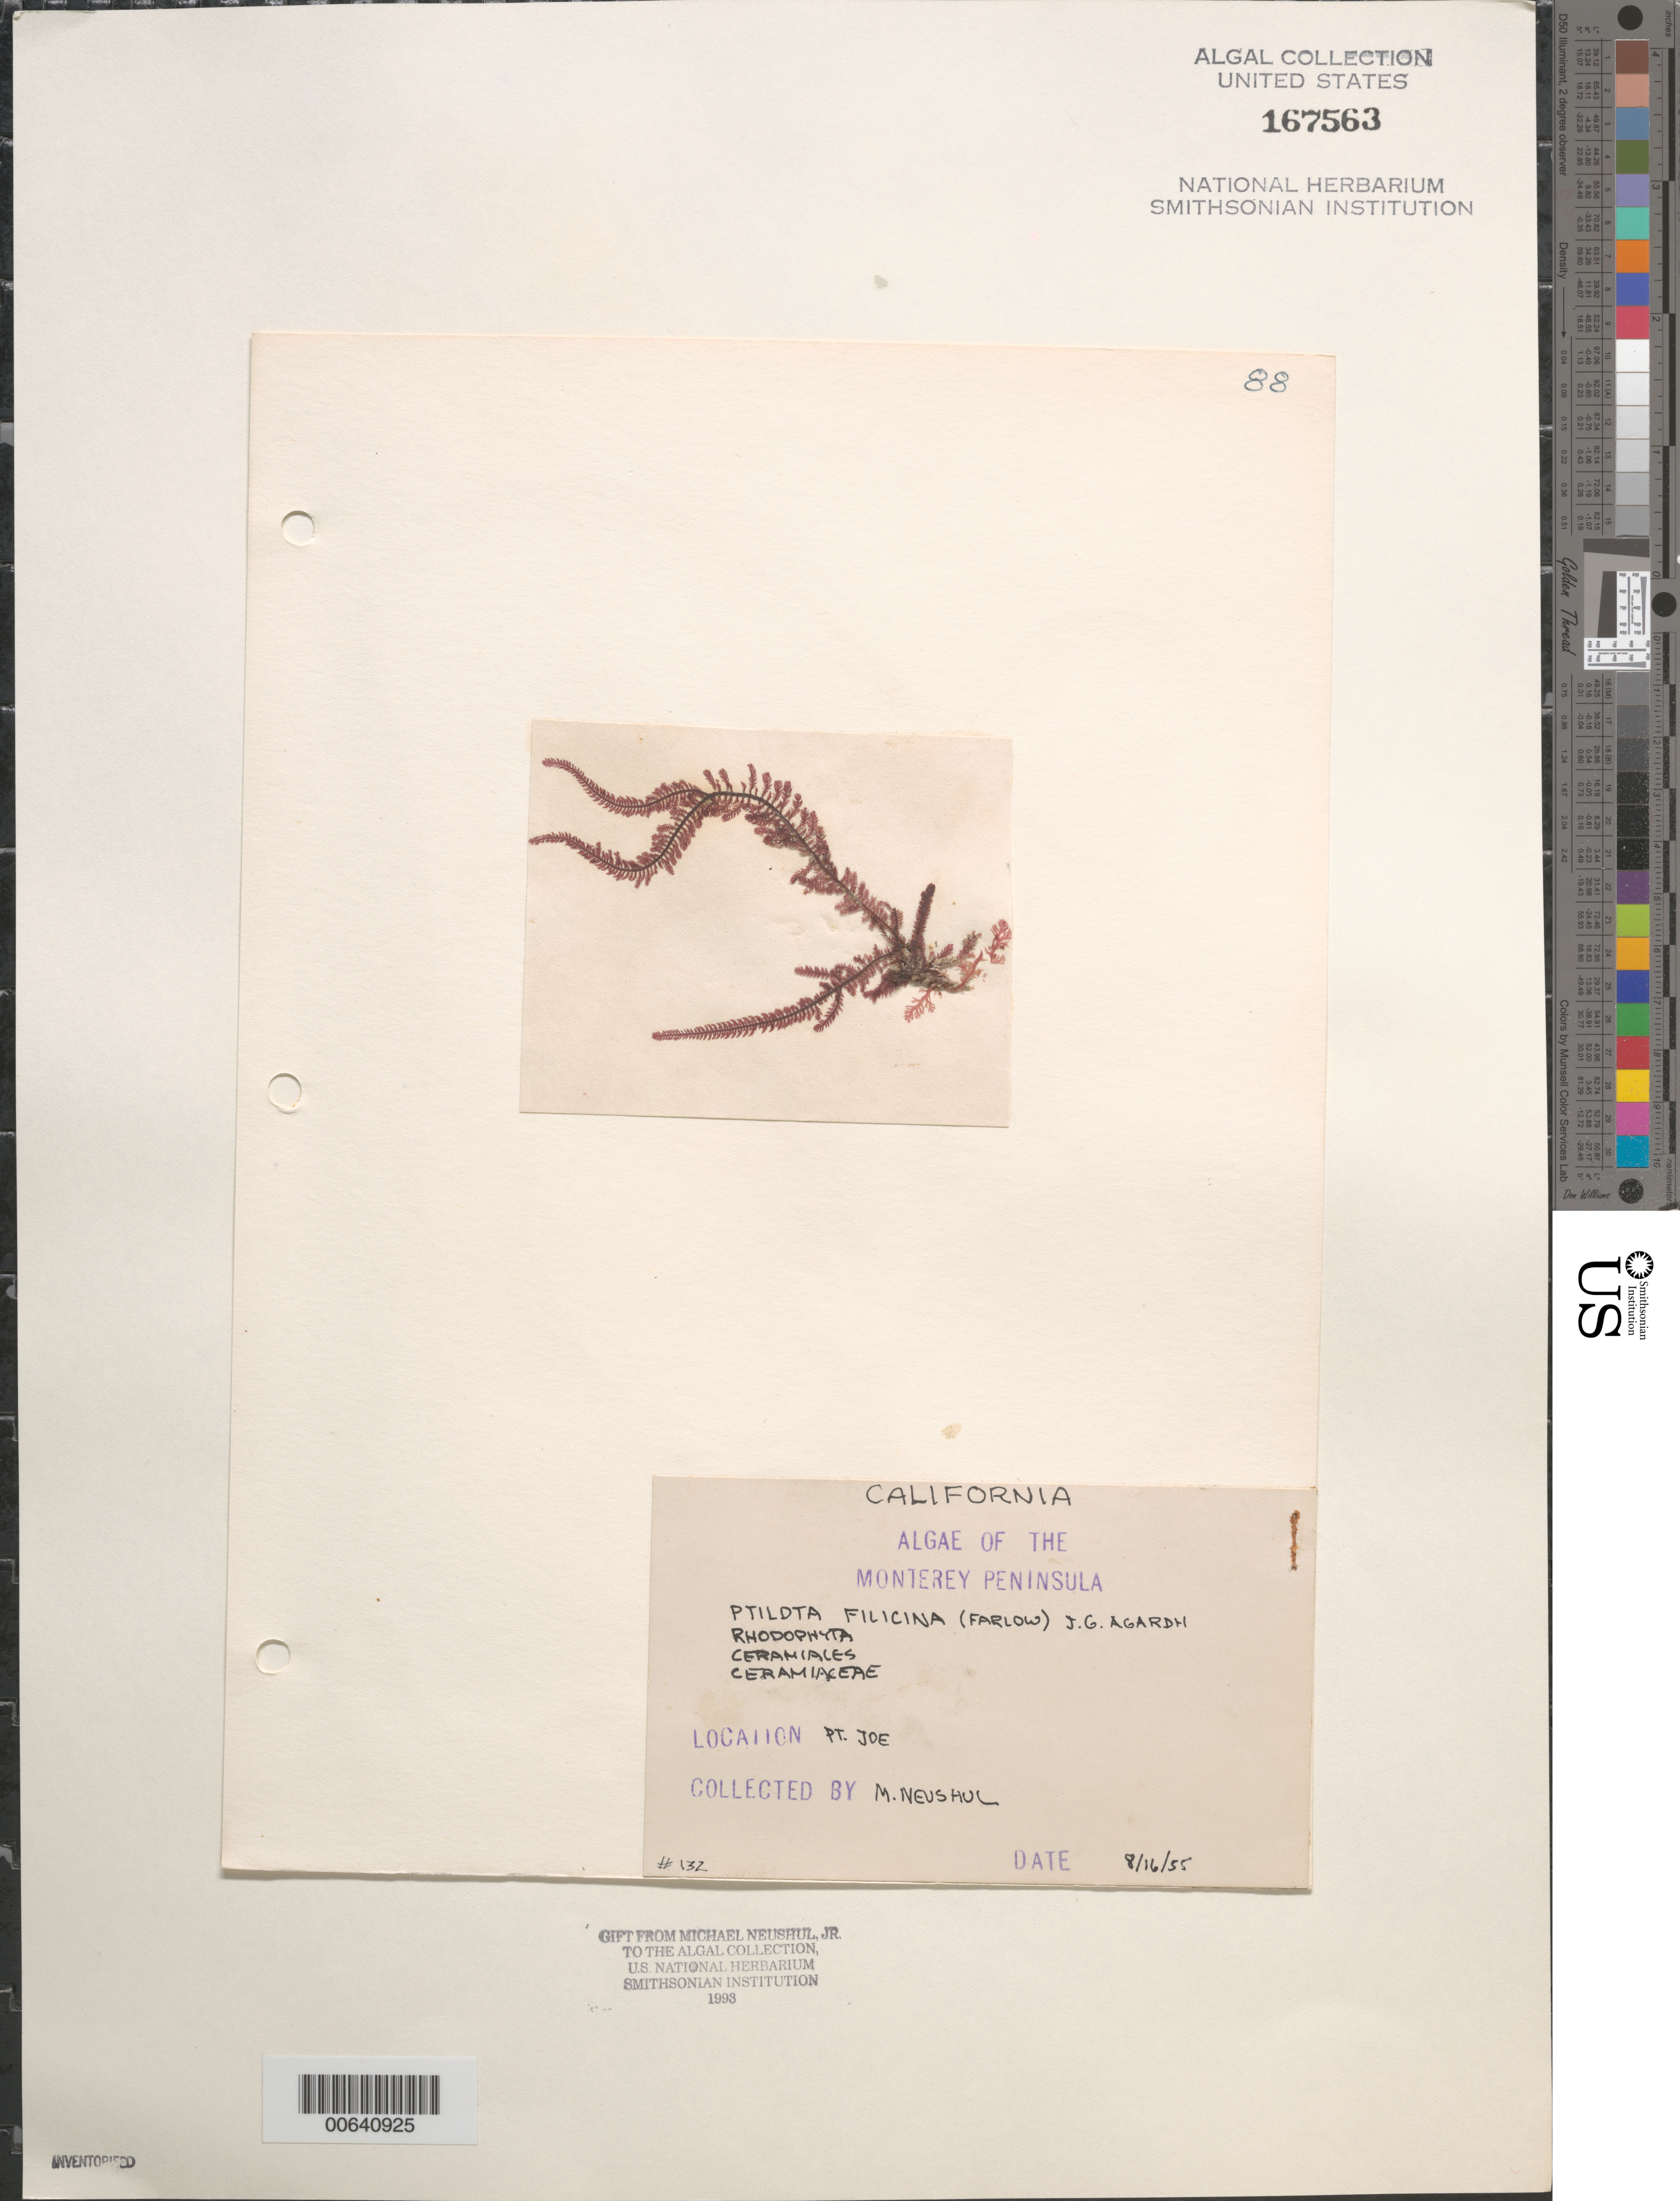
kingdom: Plantae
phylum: Rhodophyta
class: Florideophyceae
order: Ceramiales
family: Wrangeliaceae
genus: Ptilota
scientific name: Ptilota filicina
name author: J. Agardh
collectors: M. Neushul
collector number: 132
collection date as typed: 16 Aug 1955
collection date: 1955-08-16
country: United States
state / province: California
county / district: Monterey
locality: Point Joe, Monterey Peninsula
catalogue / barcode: US 167563